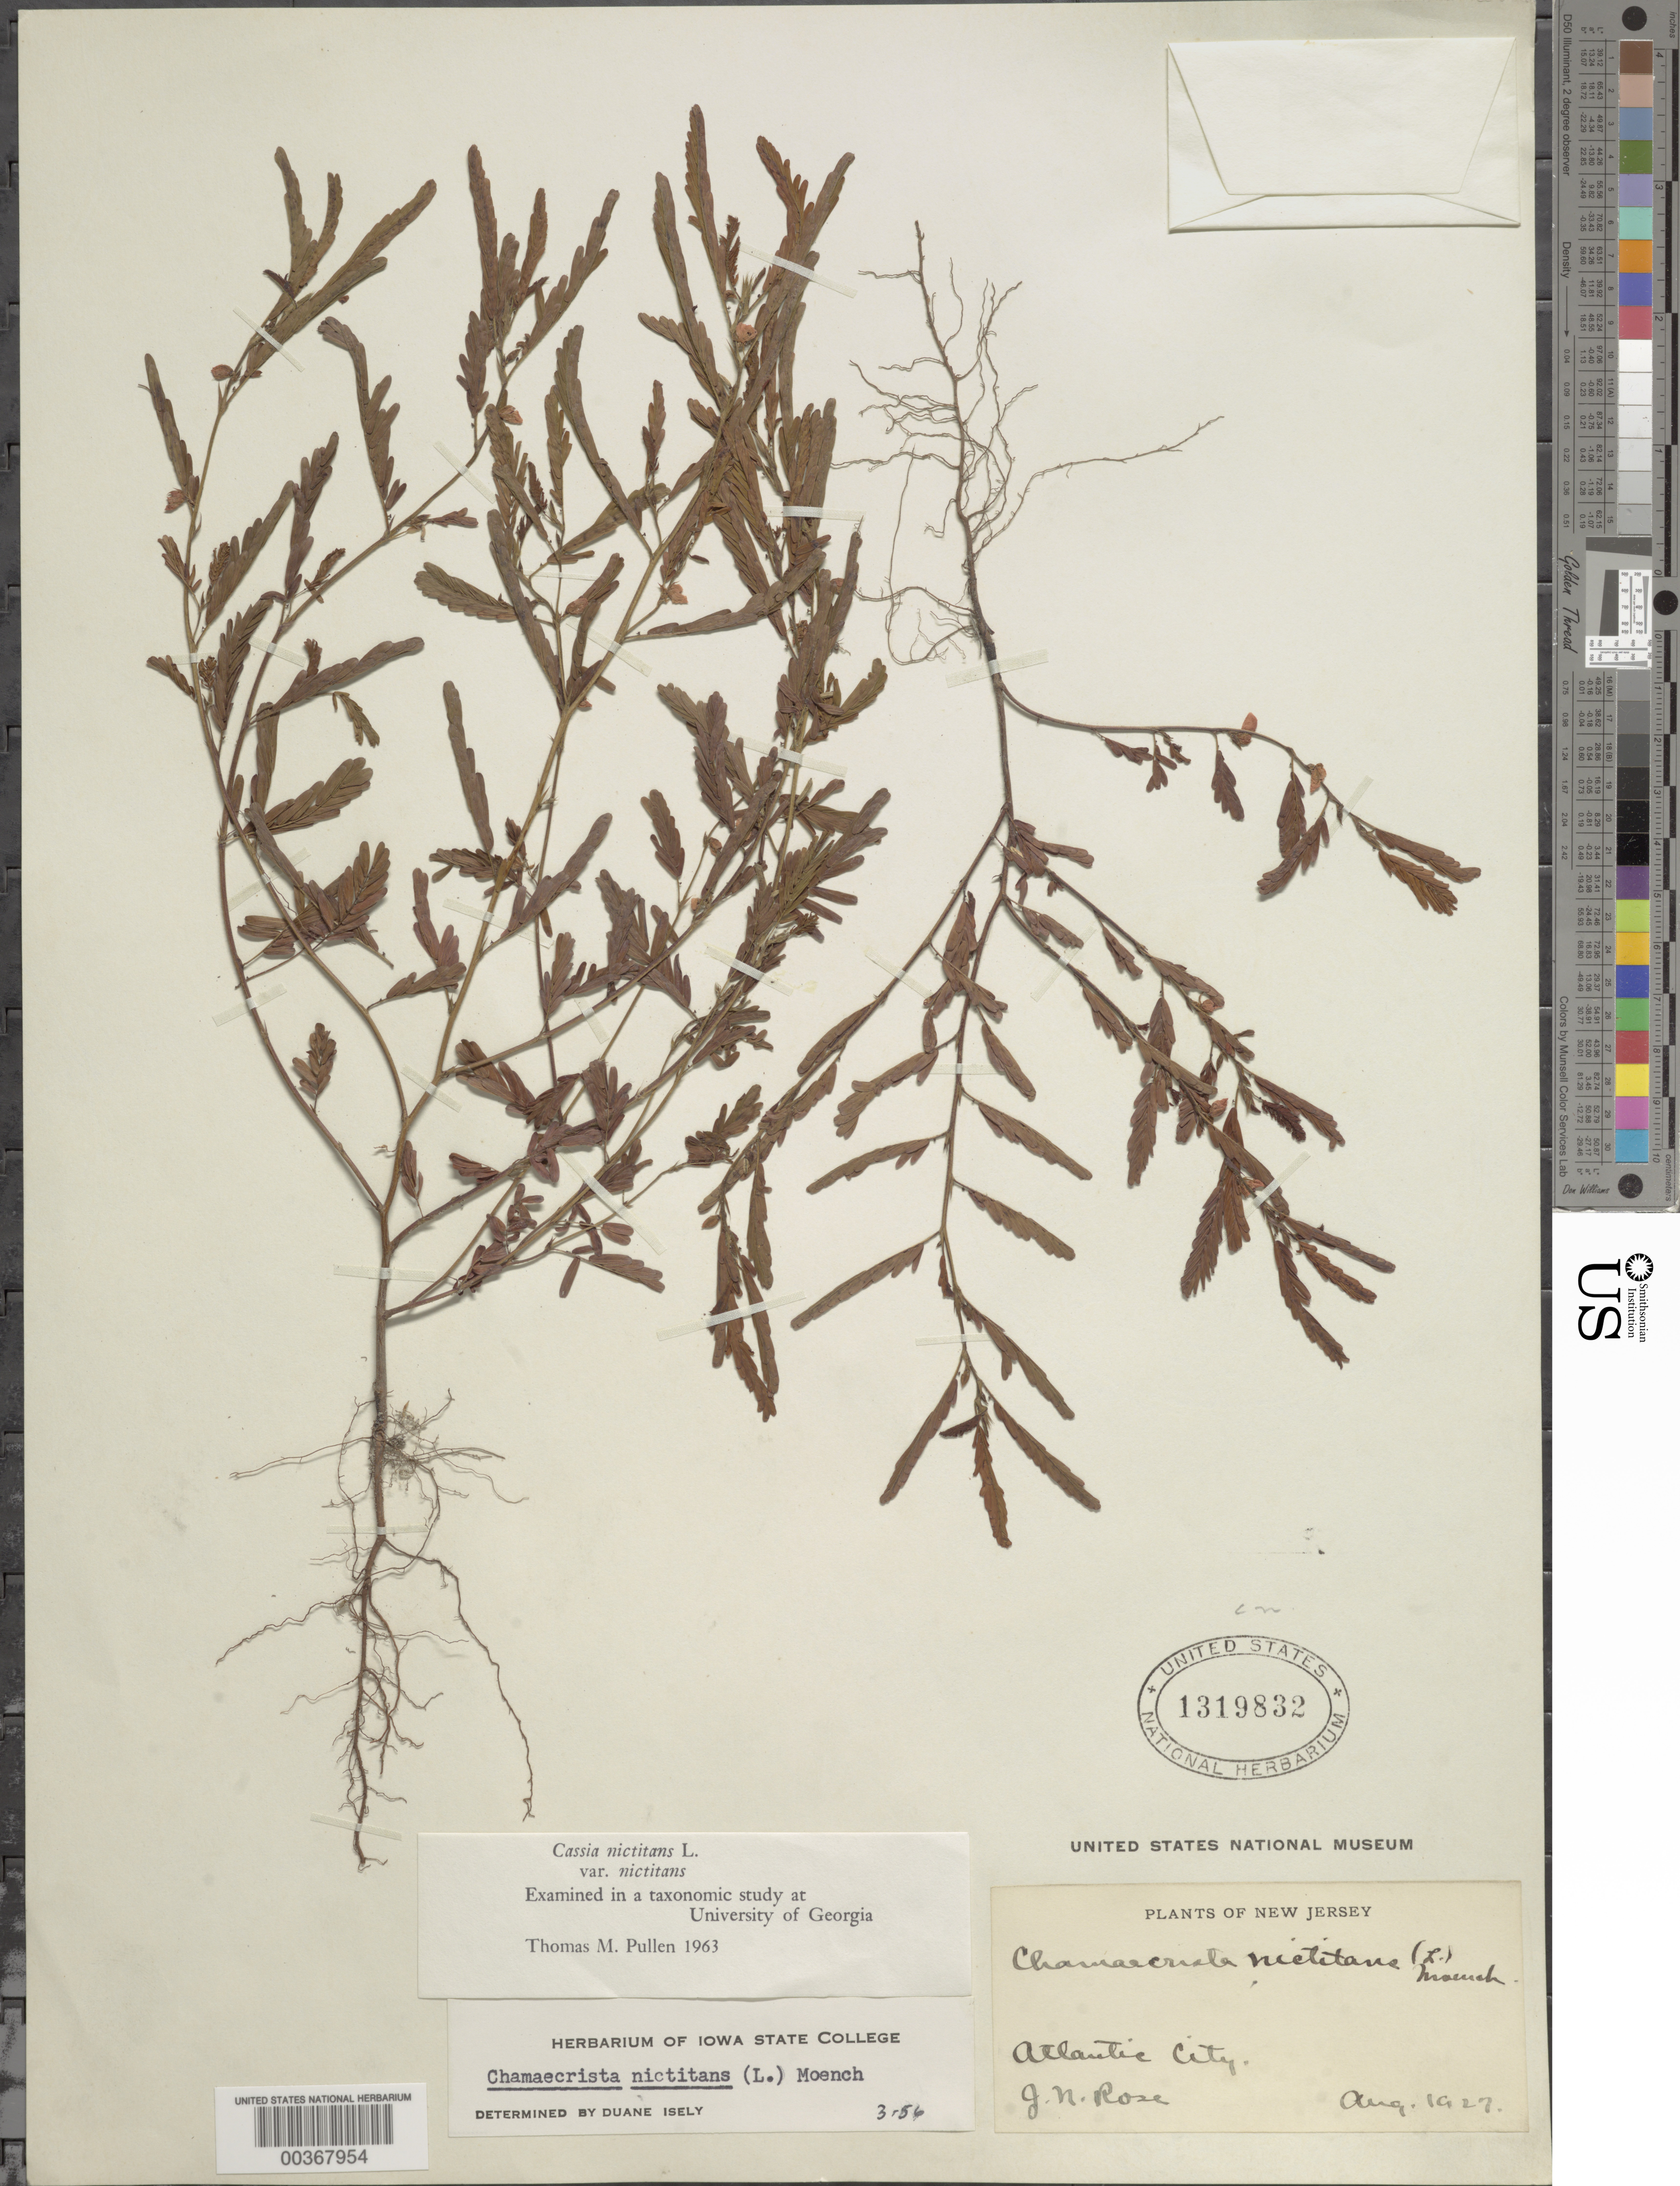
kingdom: Plantae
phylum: Tracheophyta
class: Magnoliopsida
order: Fabales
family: Fabaceae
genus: Chamaecrista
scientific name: Chamaecrista nictitans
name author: (L.) Moench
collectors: J. N. Rose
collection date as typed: Aug 1927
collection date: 1927-08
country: United States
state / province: New Jersey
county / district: Atlantic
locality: Atlantic city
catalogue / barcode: US 1319832